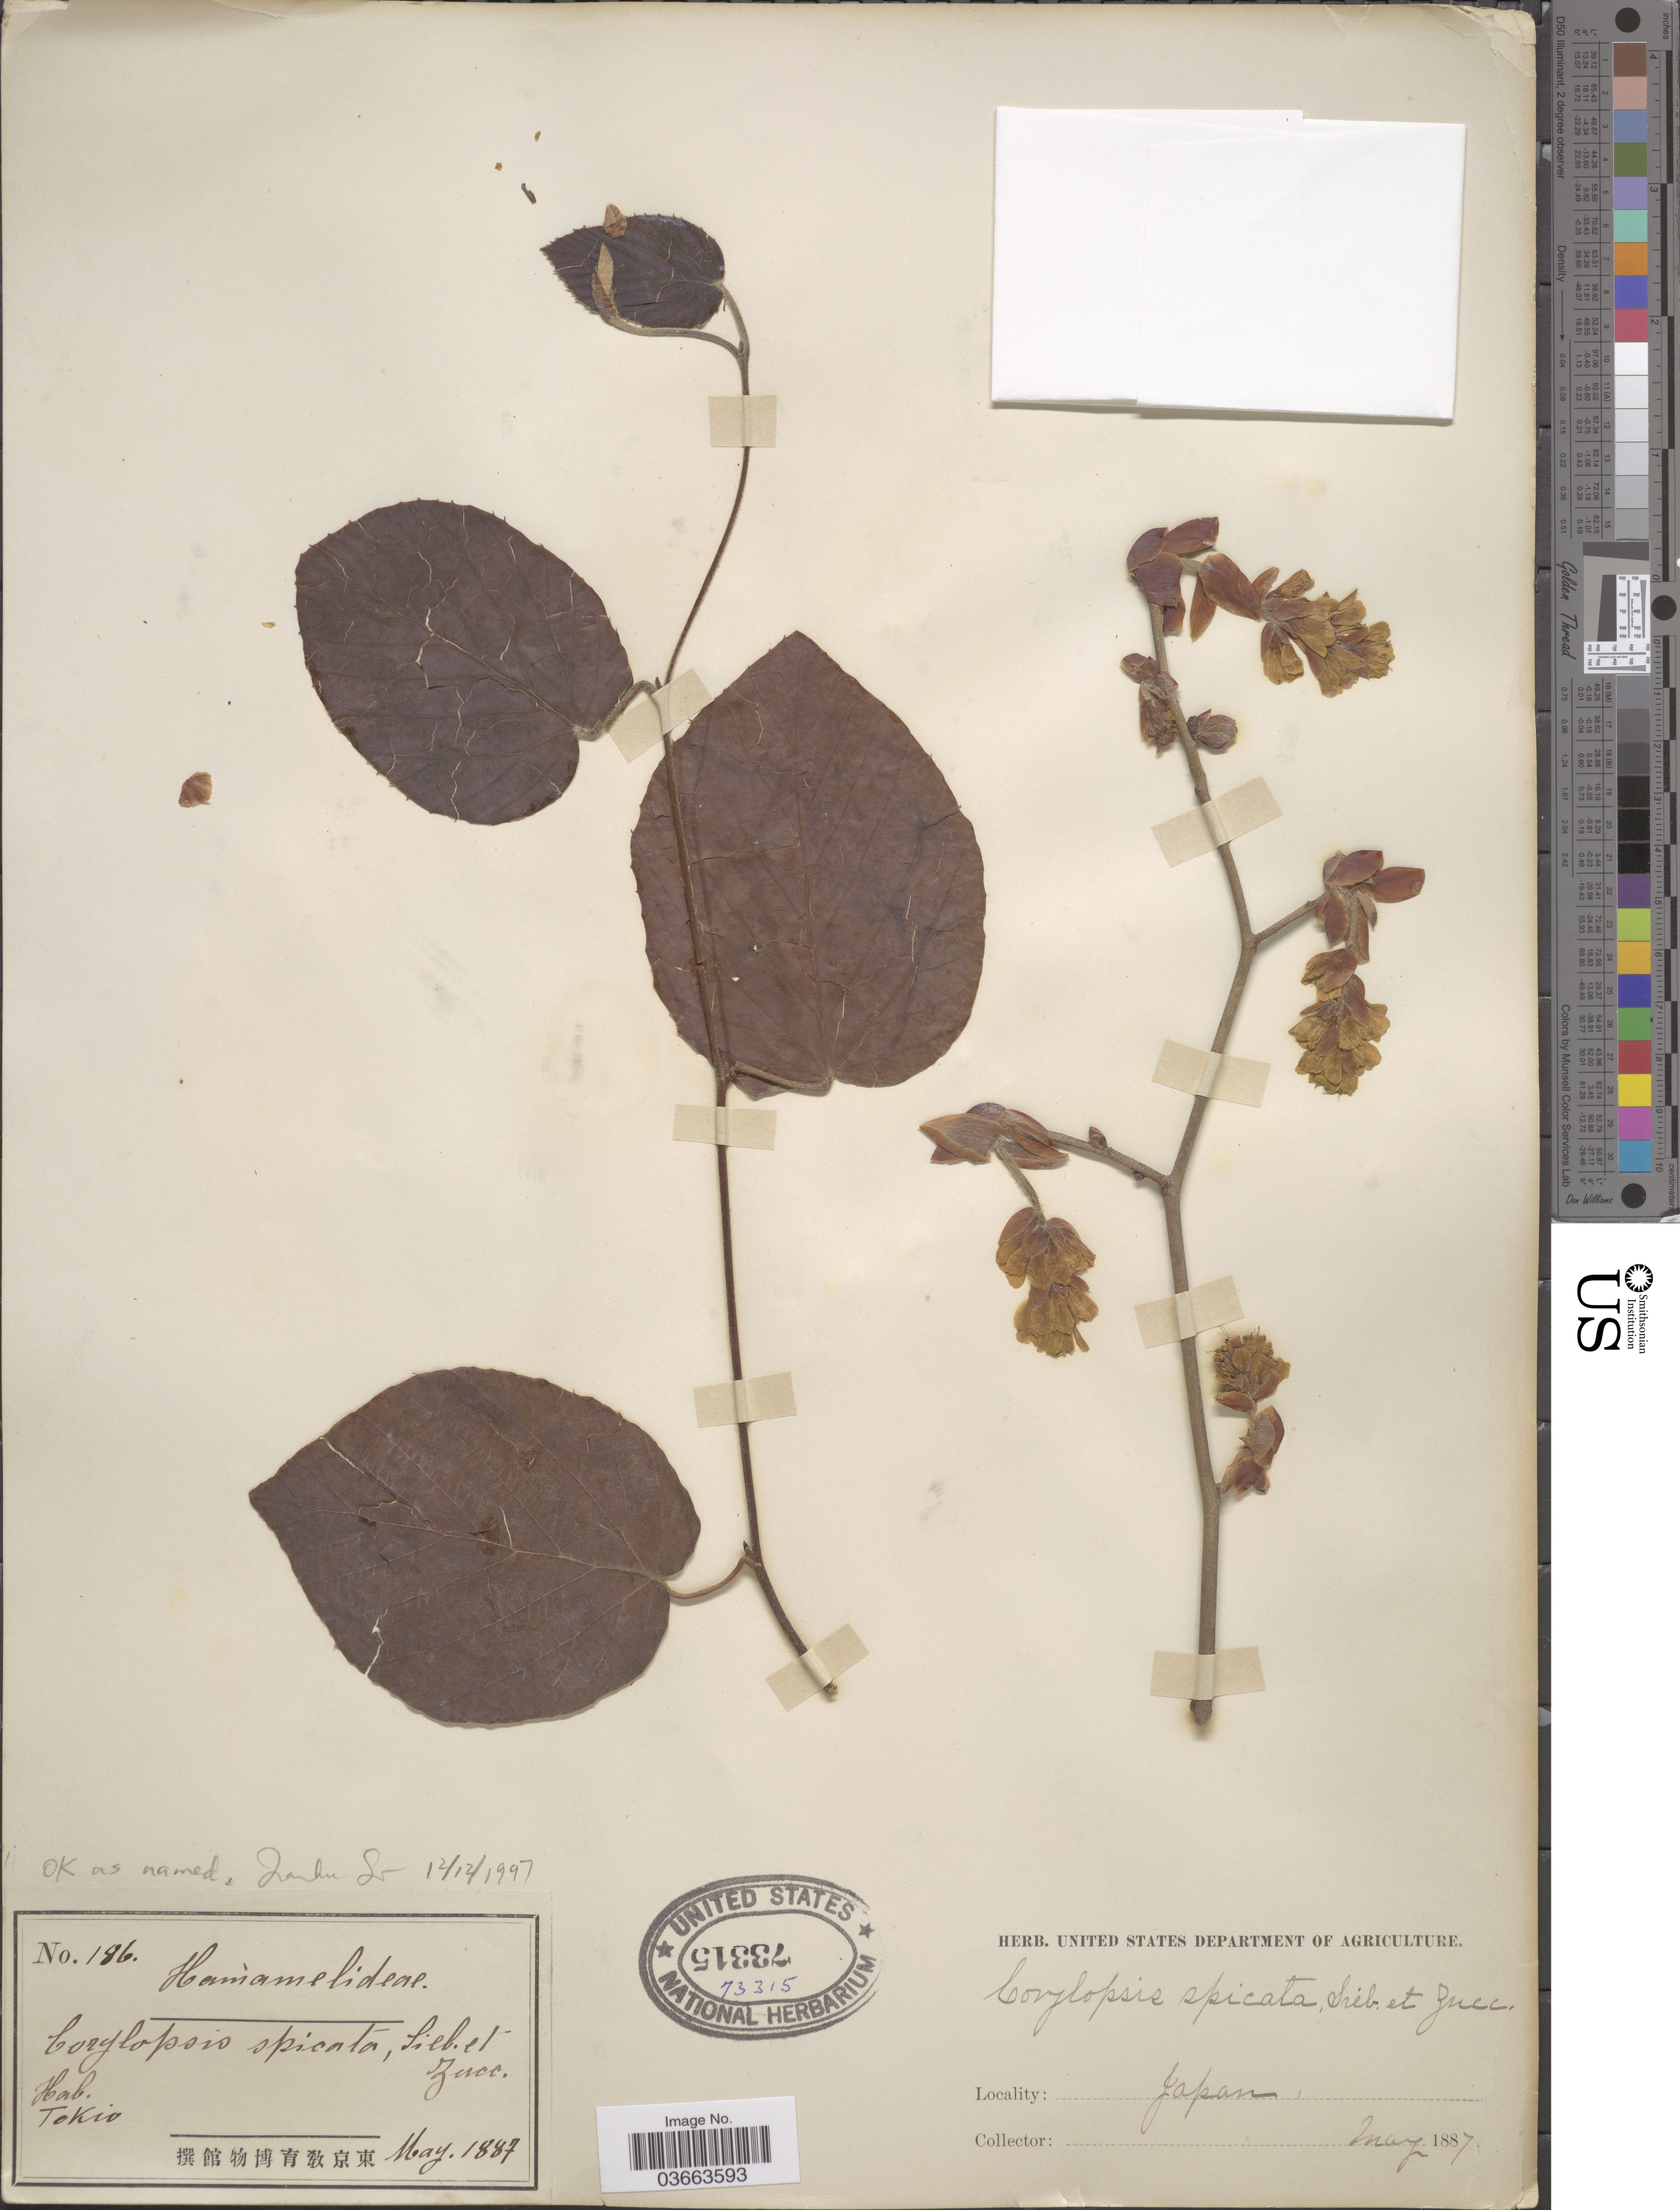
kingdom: Plantae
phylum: Tracheophyta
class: Magnoliopsida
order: Saxifragales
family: Hamamelidaceae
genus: Corylopsis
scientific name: Corylopsis spicata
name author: Siebold & Zucc.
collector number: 186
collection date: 1887-05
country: Japan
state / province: Tokyo, Federal City of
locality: Tokio.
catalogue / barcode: US 73315